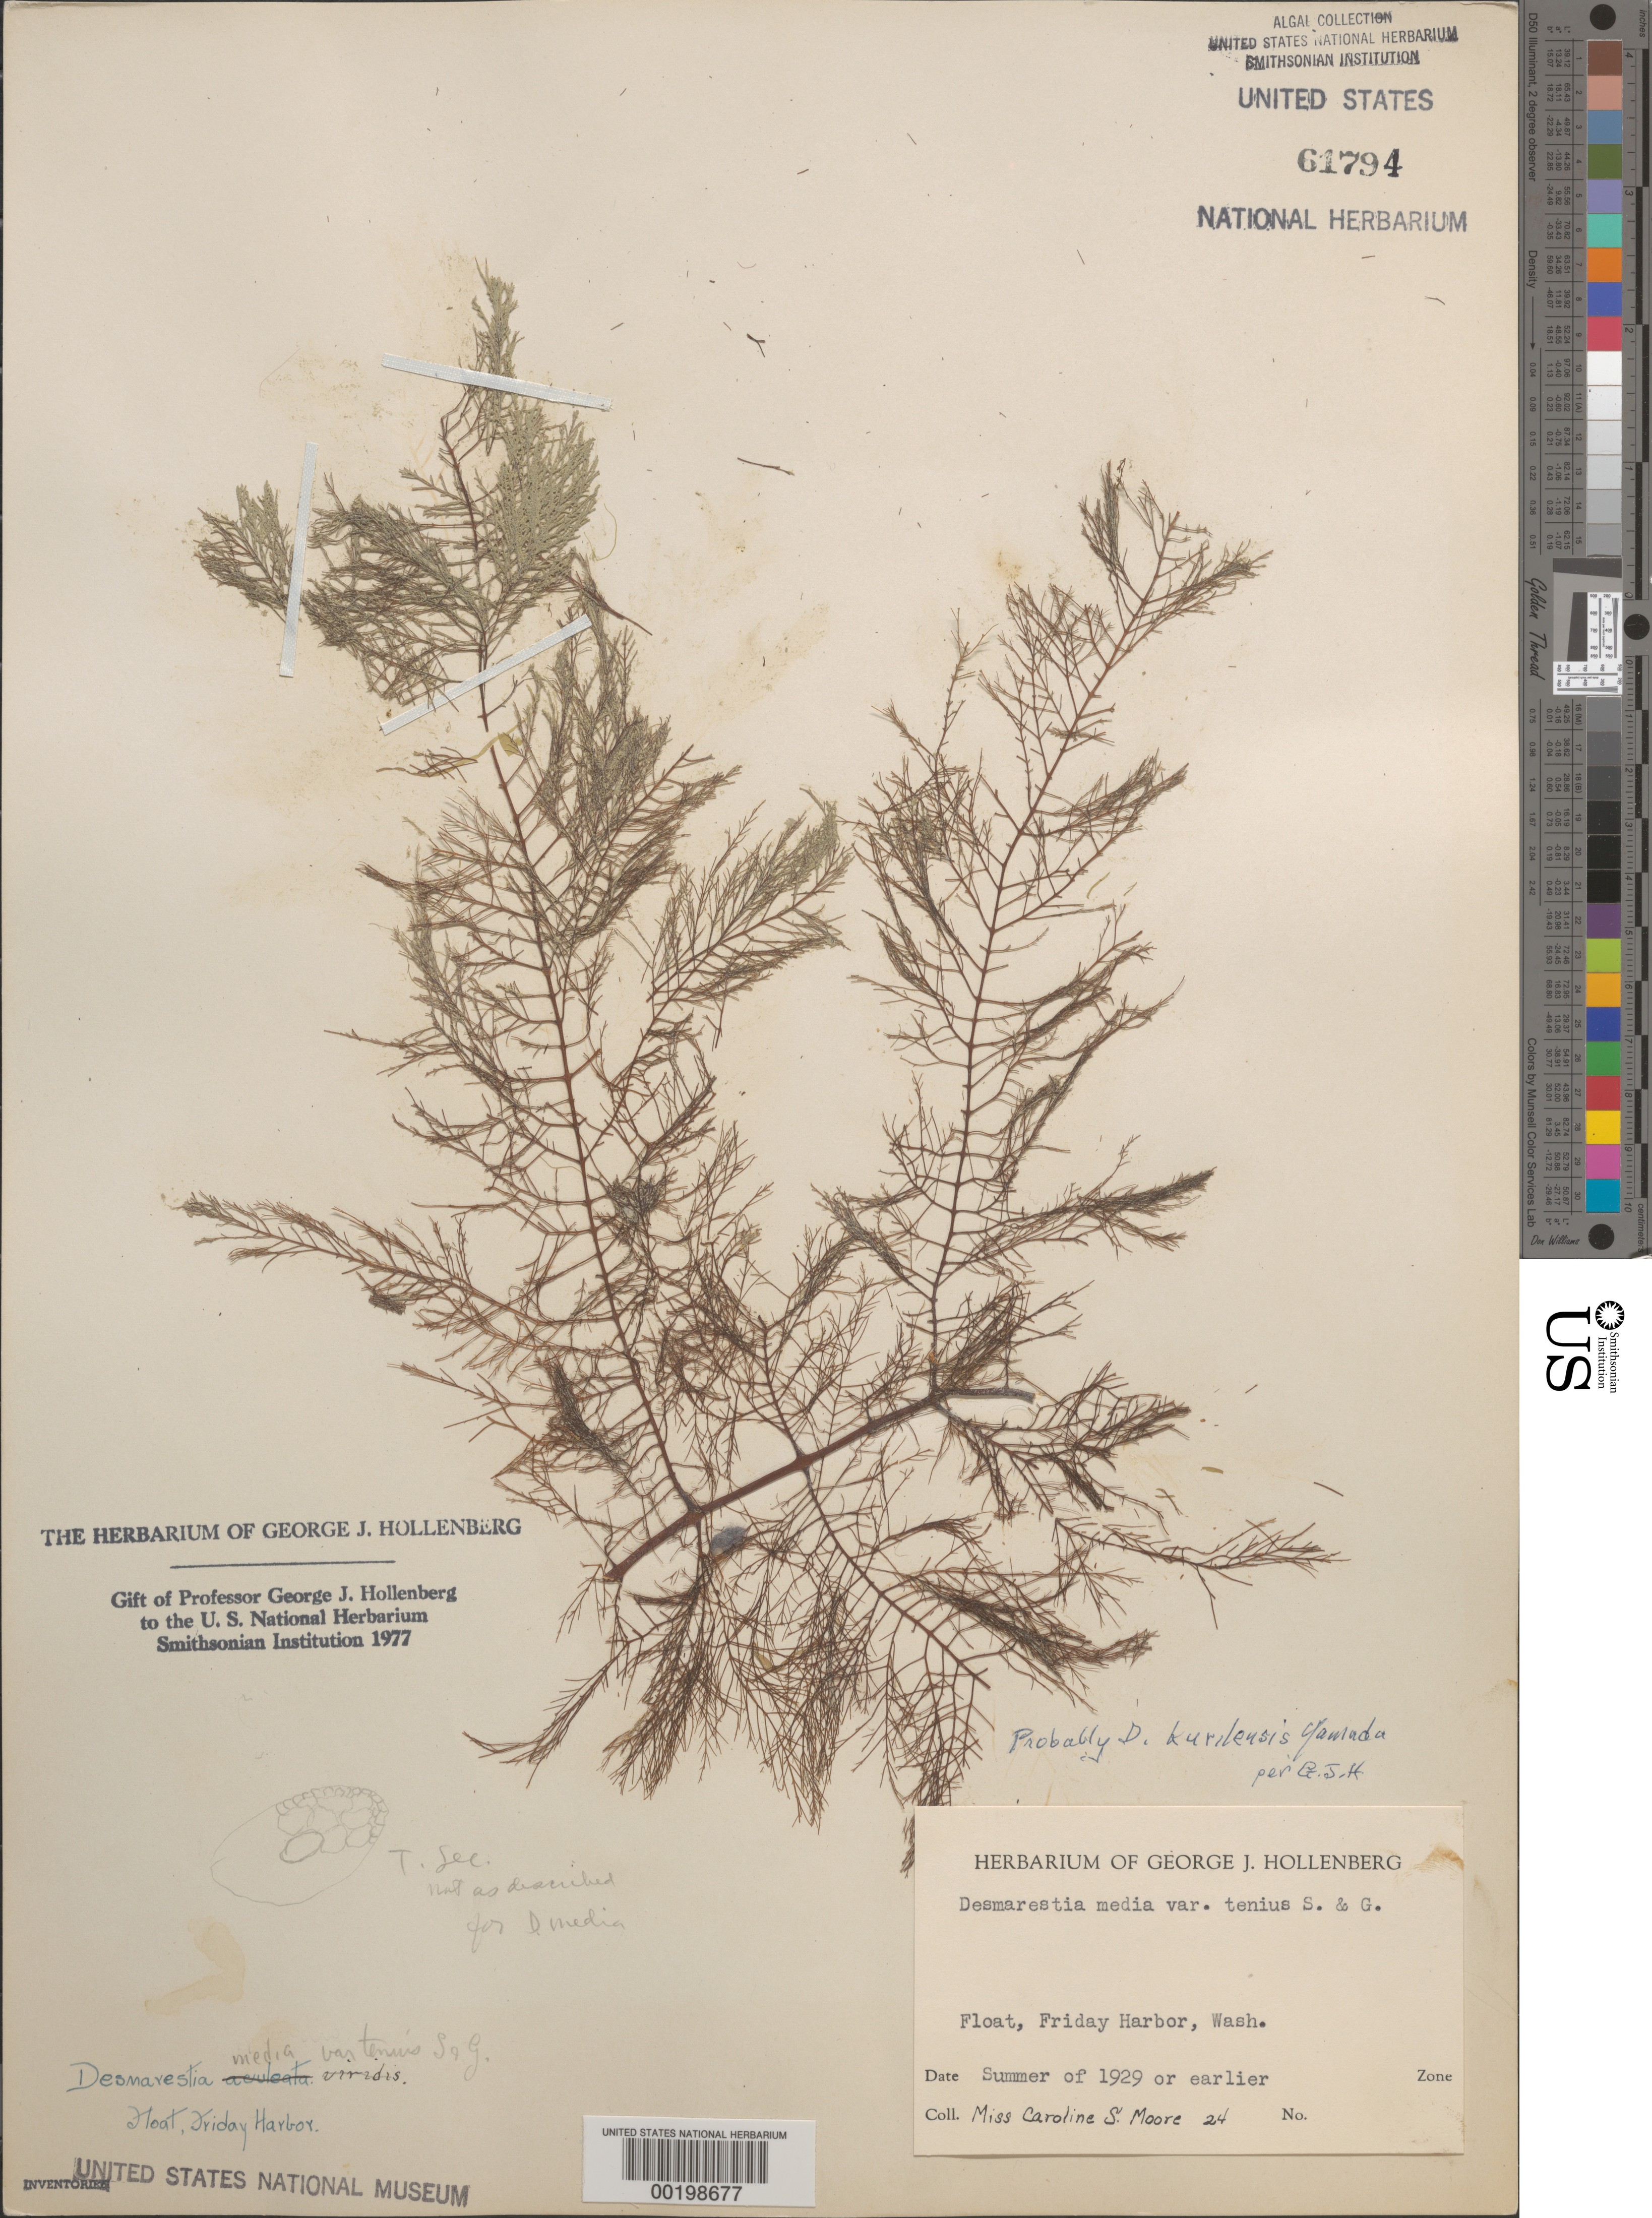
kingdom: Chromista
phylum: Ochrophyta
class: Phaeophyceae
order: Desmarestiales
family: Desmarestiaceae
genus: Desmarestia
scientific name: Desmarestia kurilensis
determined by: Hollenberg, George J.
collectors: C. Moore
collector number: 24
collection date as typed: Sum 1929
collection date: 1929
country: United States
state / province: Washington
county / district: San Juan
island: San Juan Island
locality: Friday Harbor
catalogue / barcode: US 61794